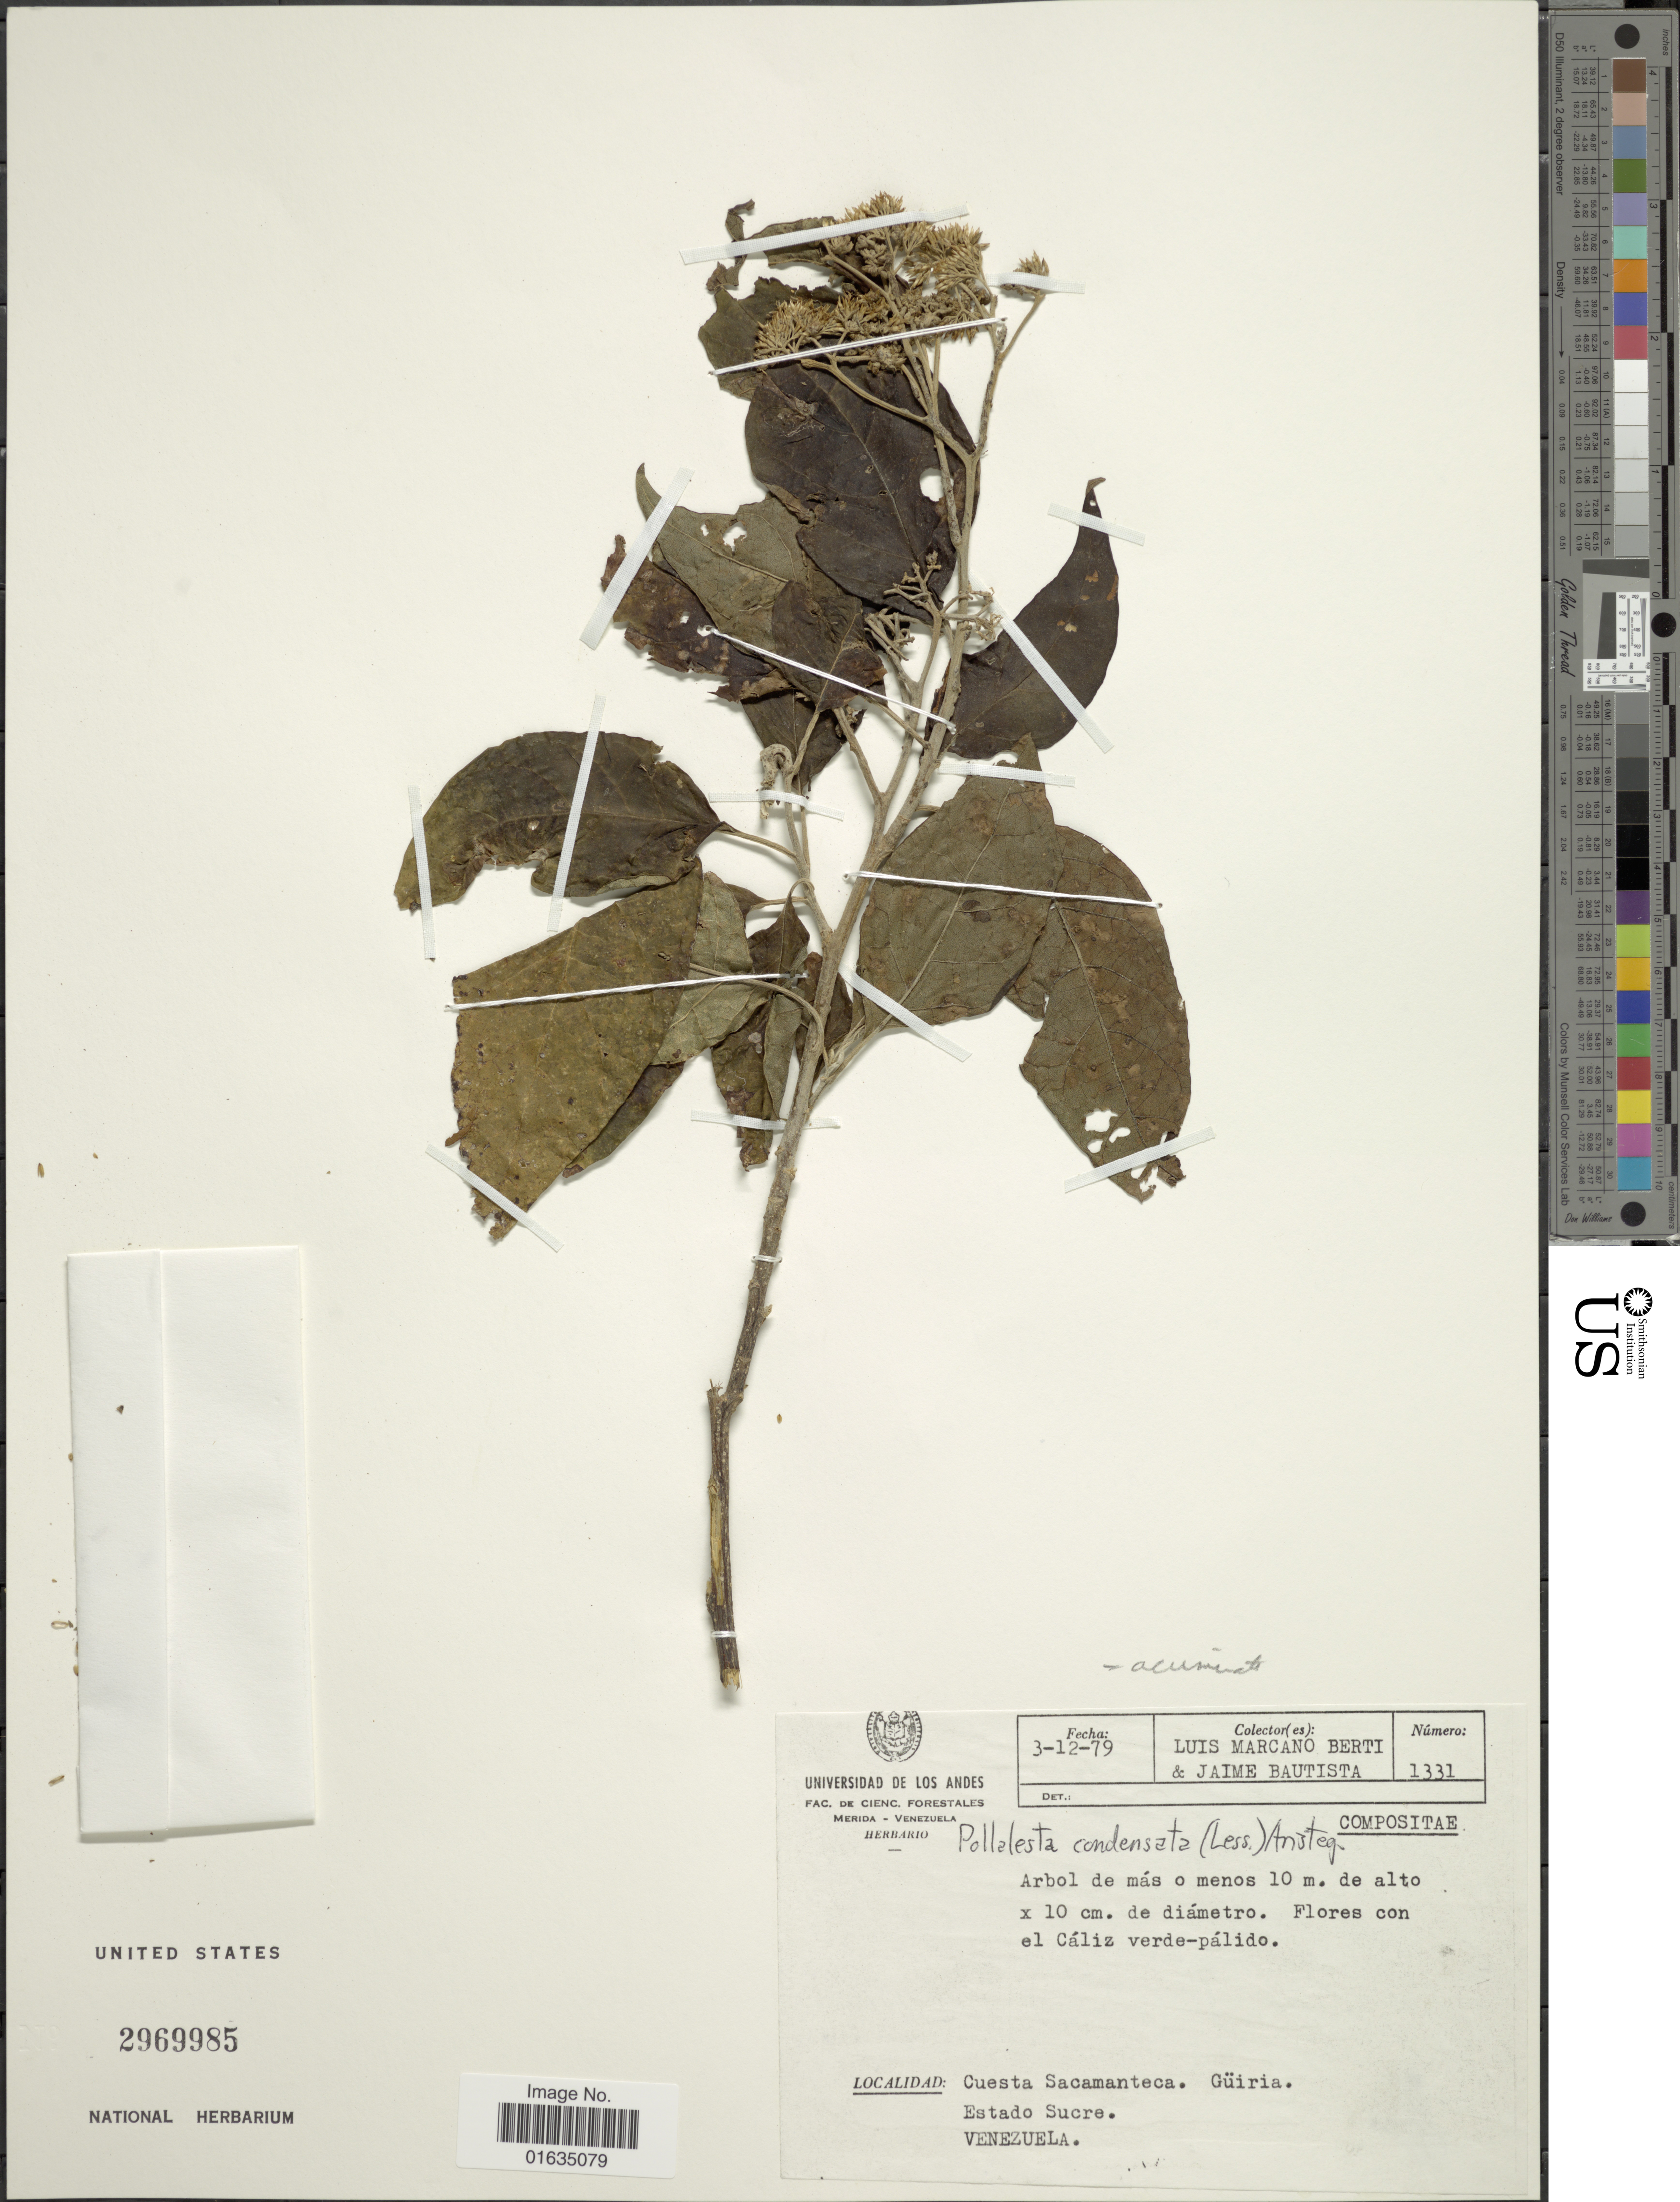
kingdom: Plantae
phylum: Tracheophyta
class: Magnoliopsida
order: Asterales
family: Asteraceae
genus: Pollalesta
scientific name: Pollalesta acuminata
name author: (Kunth) Aristeg.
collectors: L. Marcano-Berti & J. A. Bautista B.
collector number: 1331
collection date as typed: Transcribed d/m/y: 3/12/79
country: Venezuela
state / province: Sucre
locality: Cuesta Sacamanteca, Guiria, Estado Sucre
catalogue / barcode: US 2969985